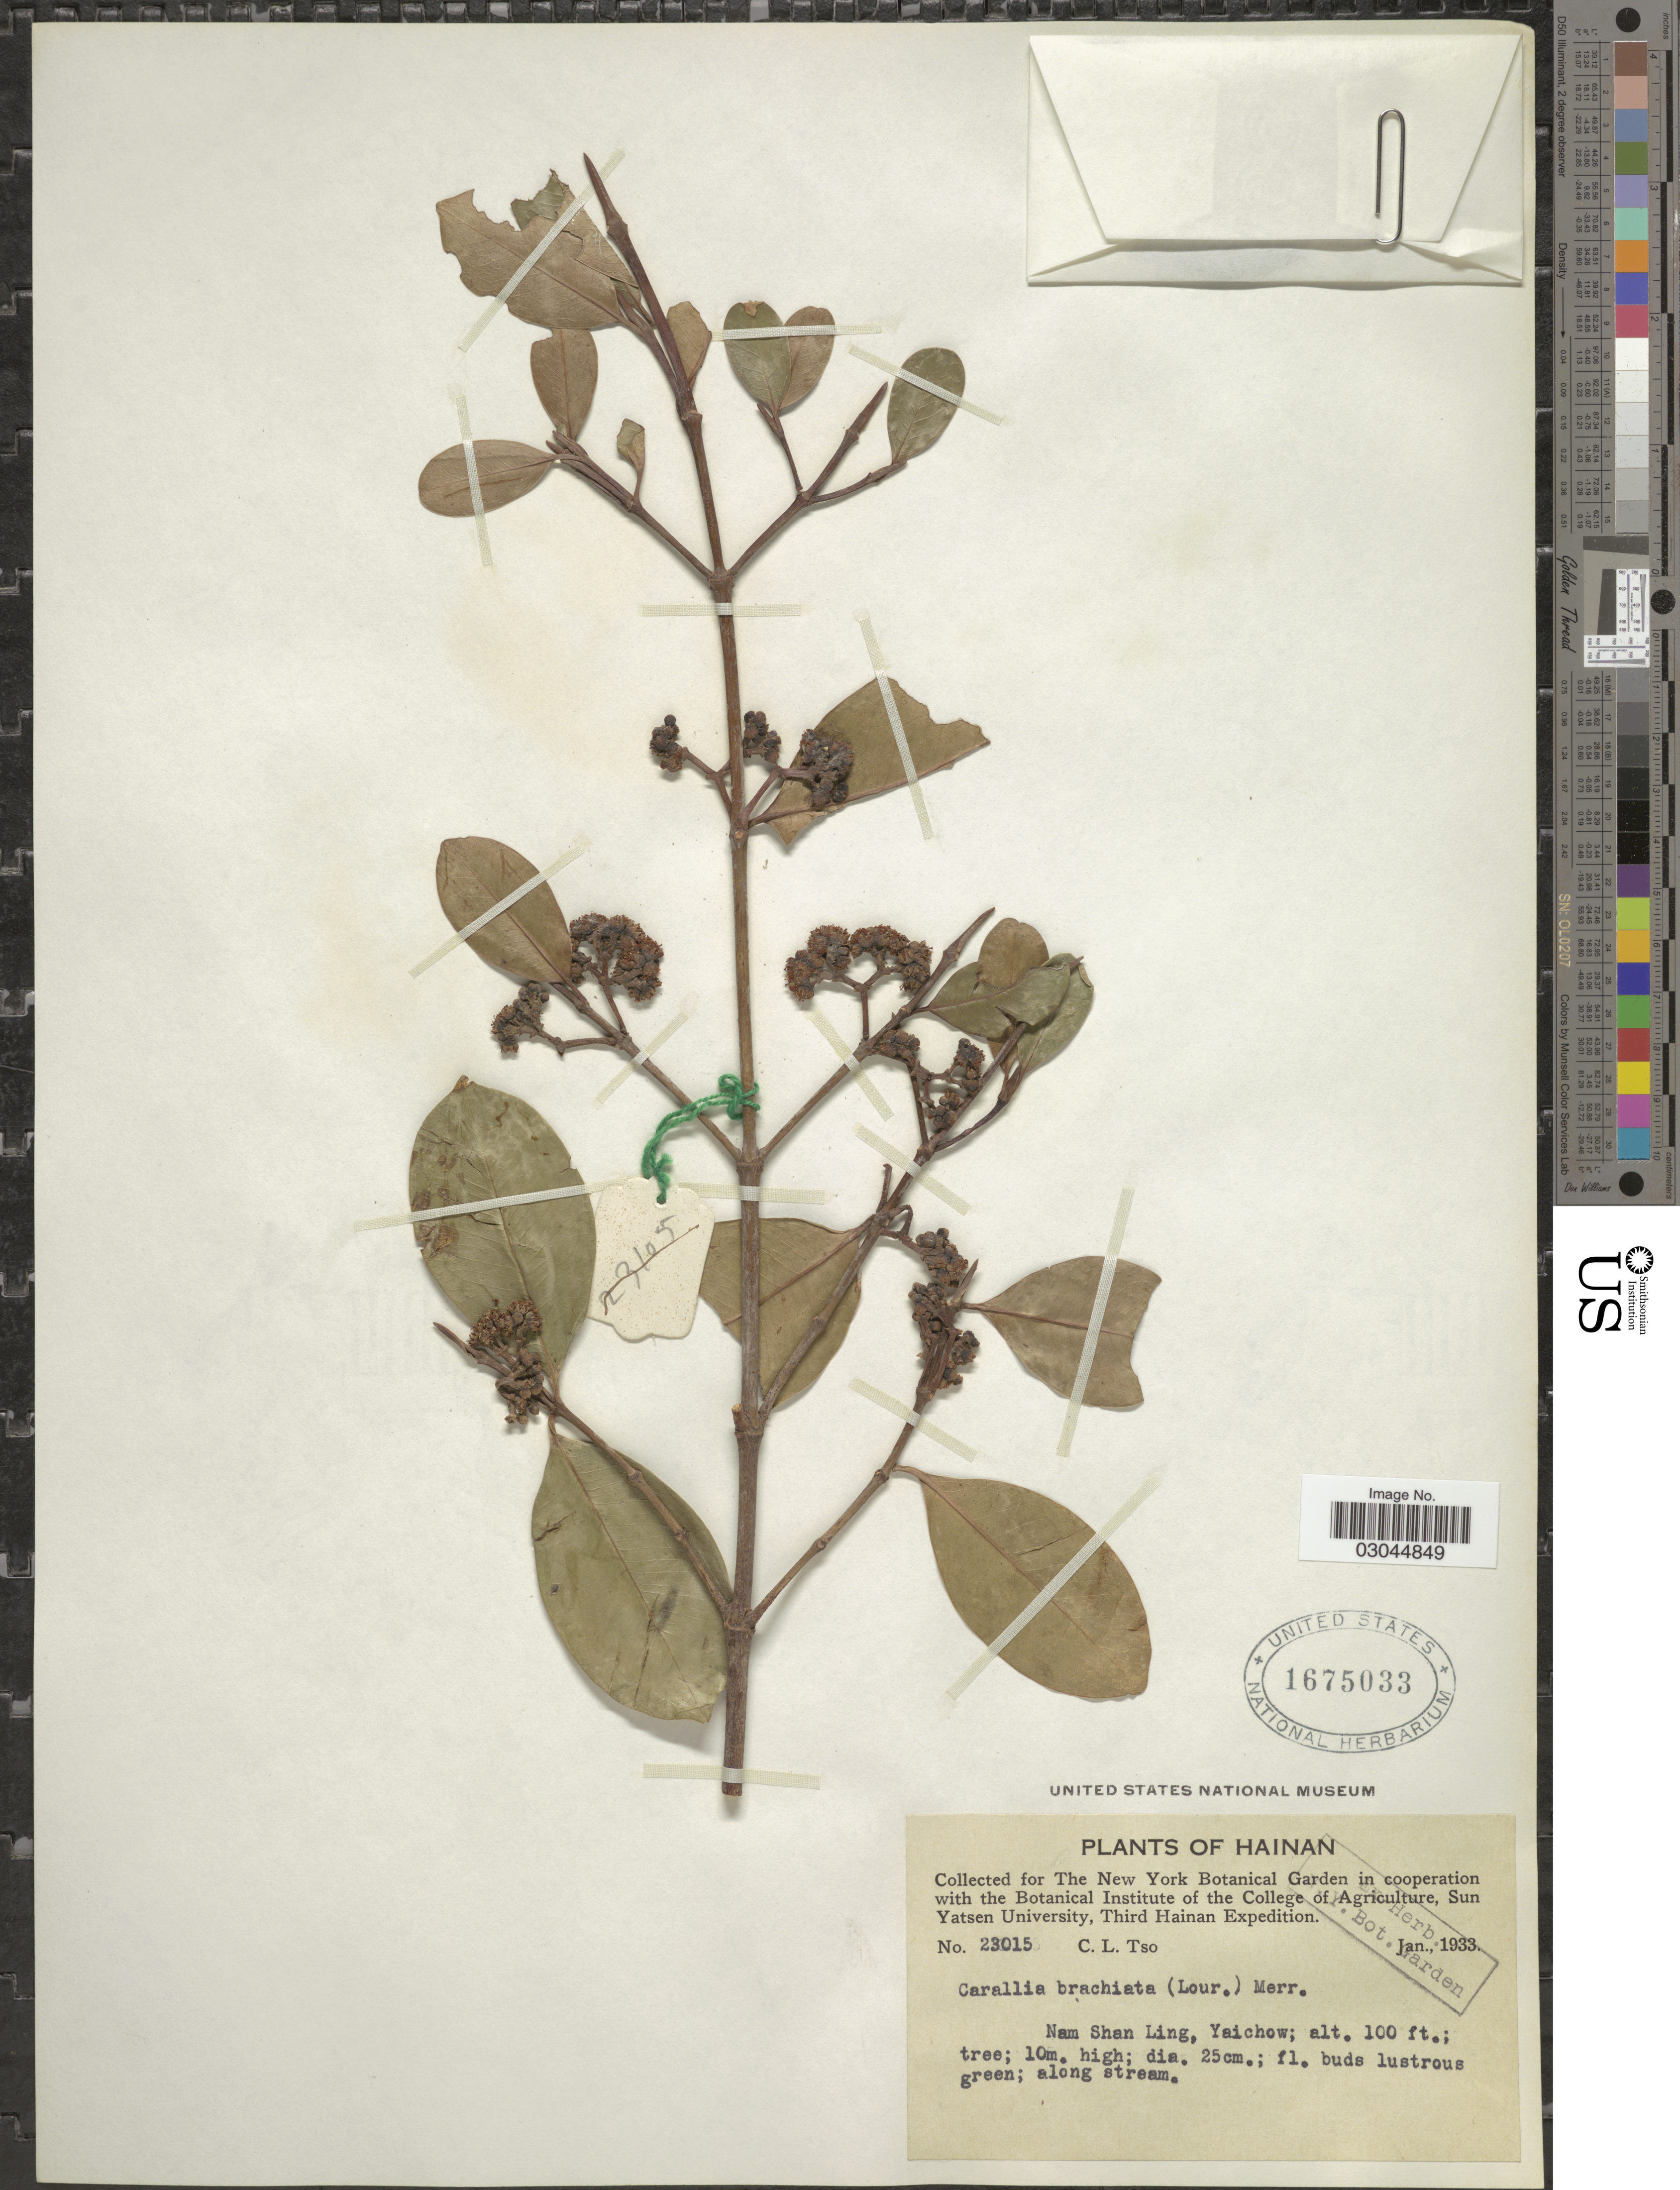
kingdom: Plantae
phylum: Tracheophyta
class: Magnoliopsida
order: Malpighiales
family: Rhizophoraceae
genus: Carallia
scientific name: Carallia brachiata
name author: (Lour.) Merr.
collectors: C. Tso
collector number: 23015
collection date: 1933-01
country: China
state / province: Hainan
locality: Nam Shan Ling, Yaichow.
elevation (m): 30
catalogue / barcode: US 1675033